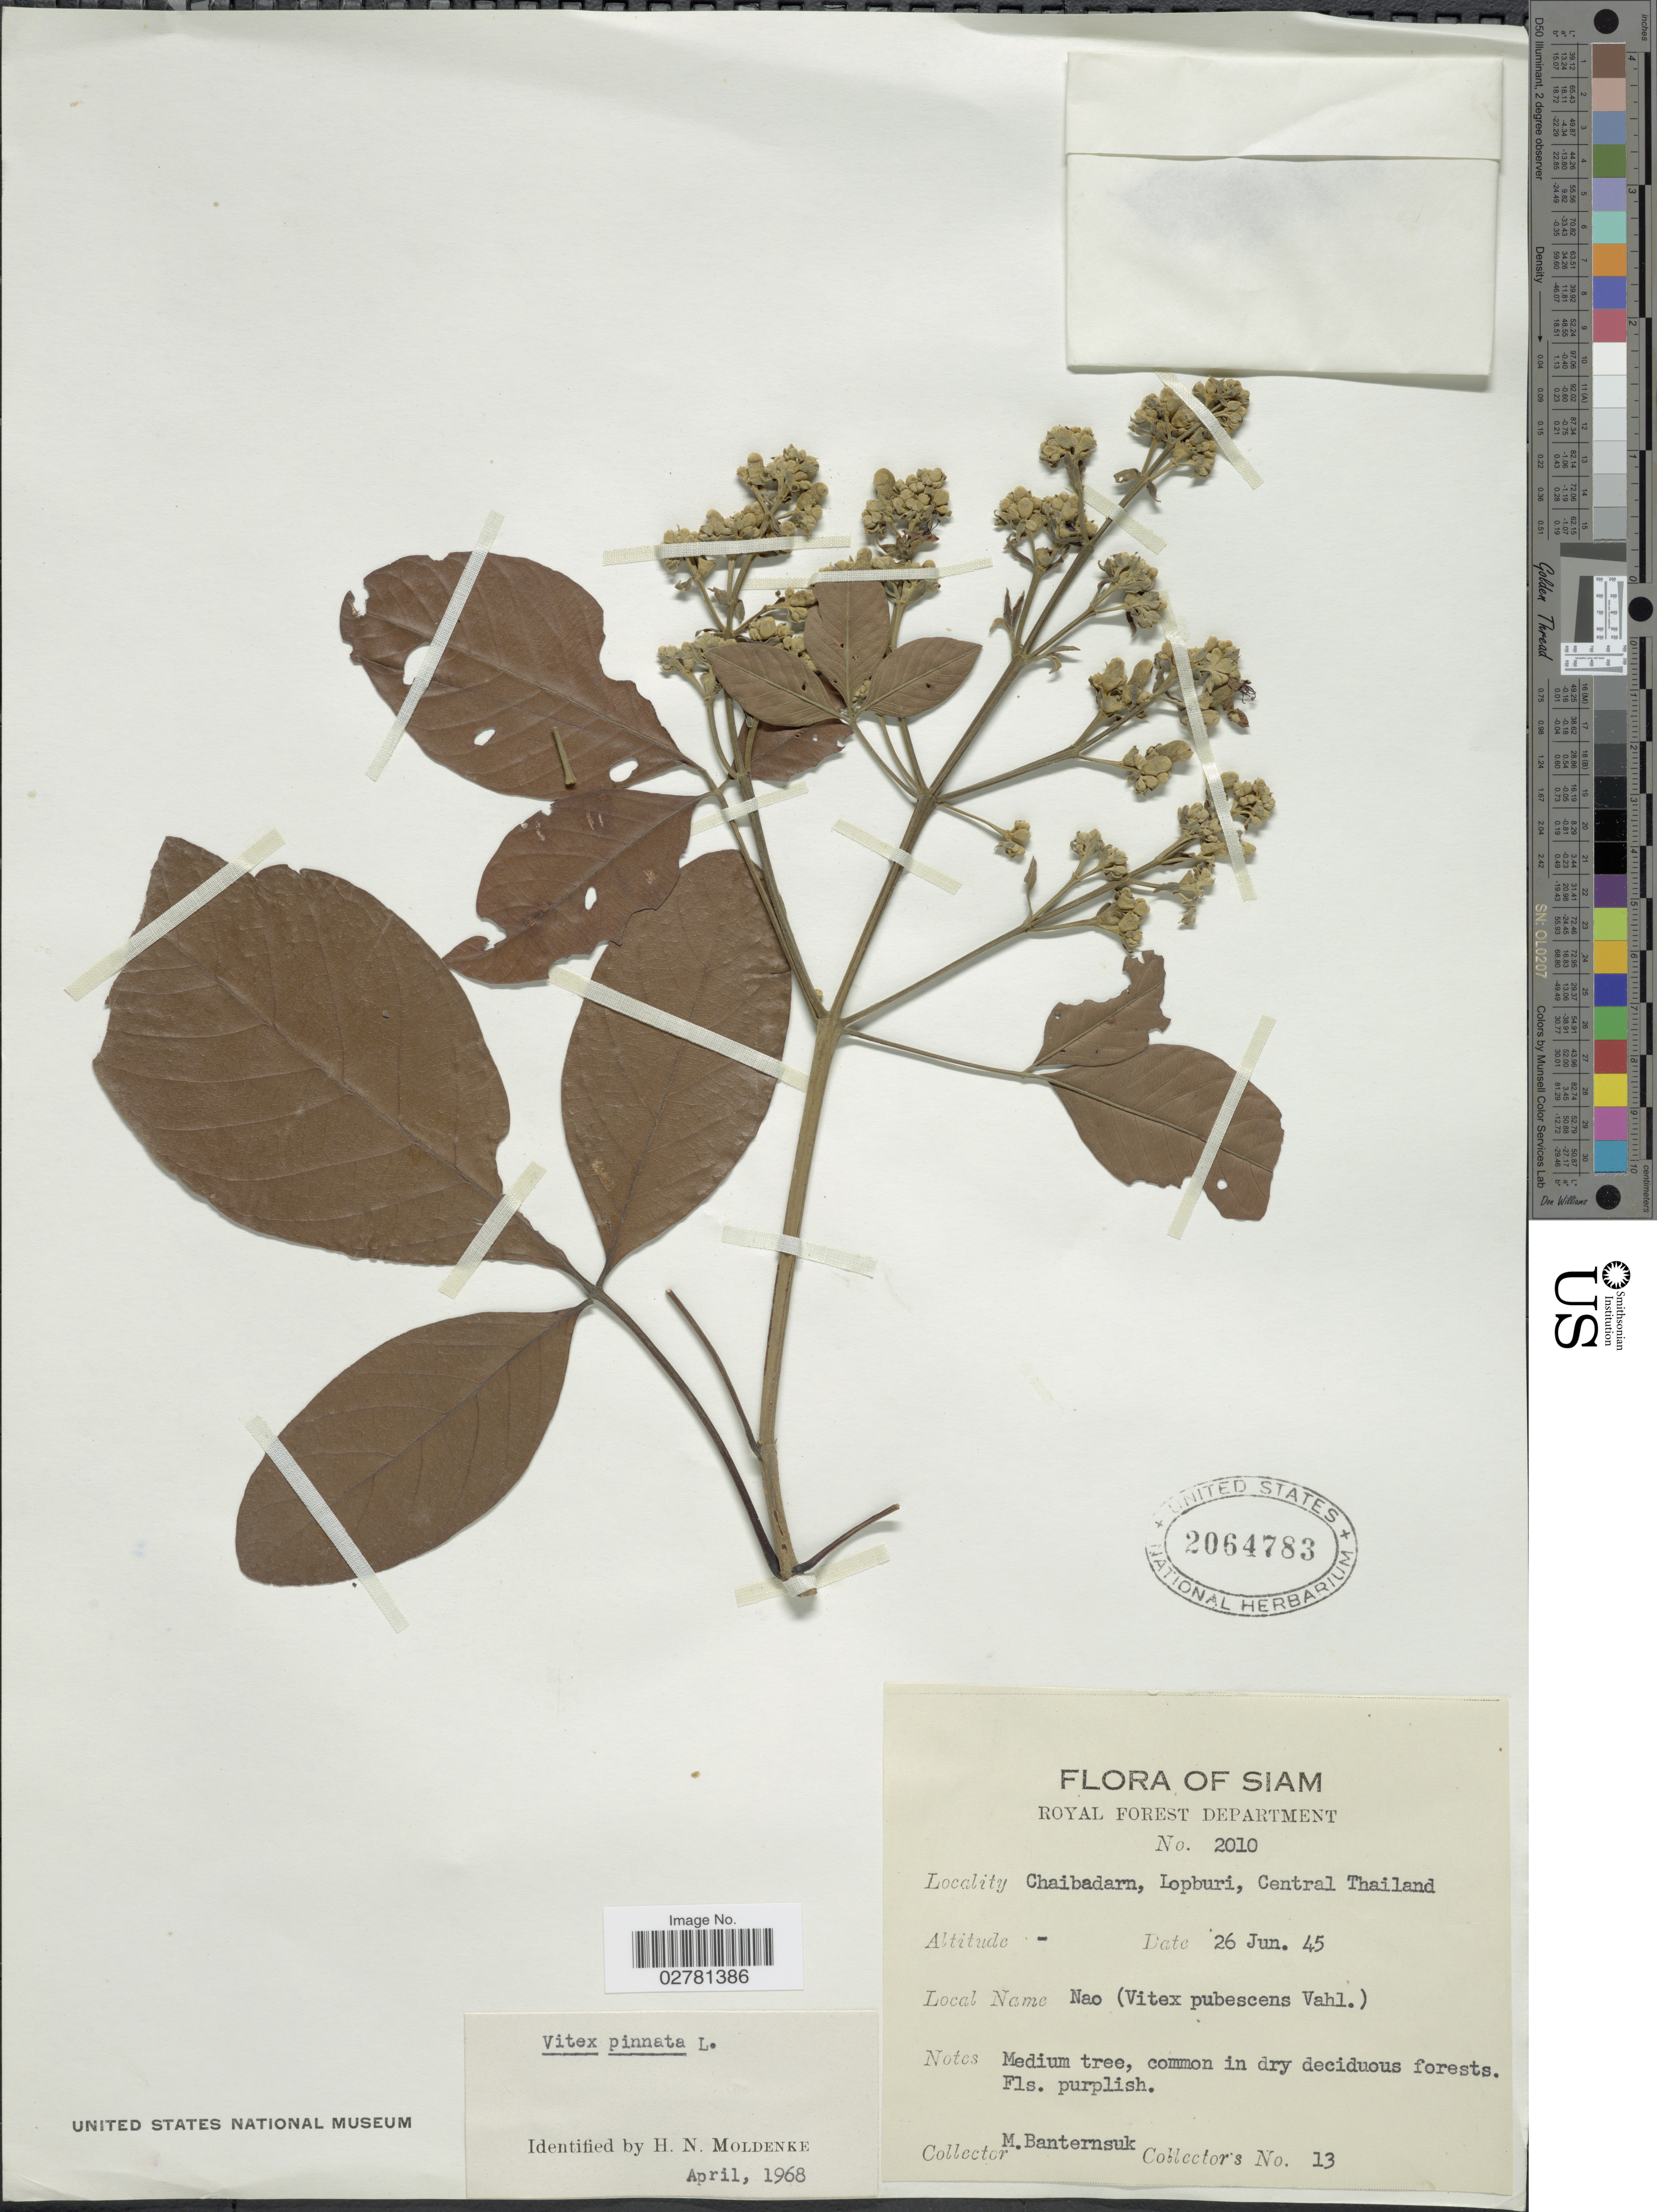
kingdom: Plantae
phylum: Tracheophyta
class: Magnoliopsida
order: Lamiales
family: Lamiaceae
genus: Vitex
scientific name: Vitex pinnata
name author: L.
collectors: M. Banternsuk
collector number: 13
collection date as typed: Transcribed d/m/y: 26/6/45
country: Thailand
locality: Siam. Chaibadarn, Lopburi, Central Thailand.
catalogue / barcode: US 2064783